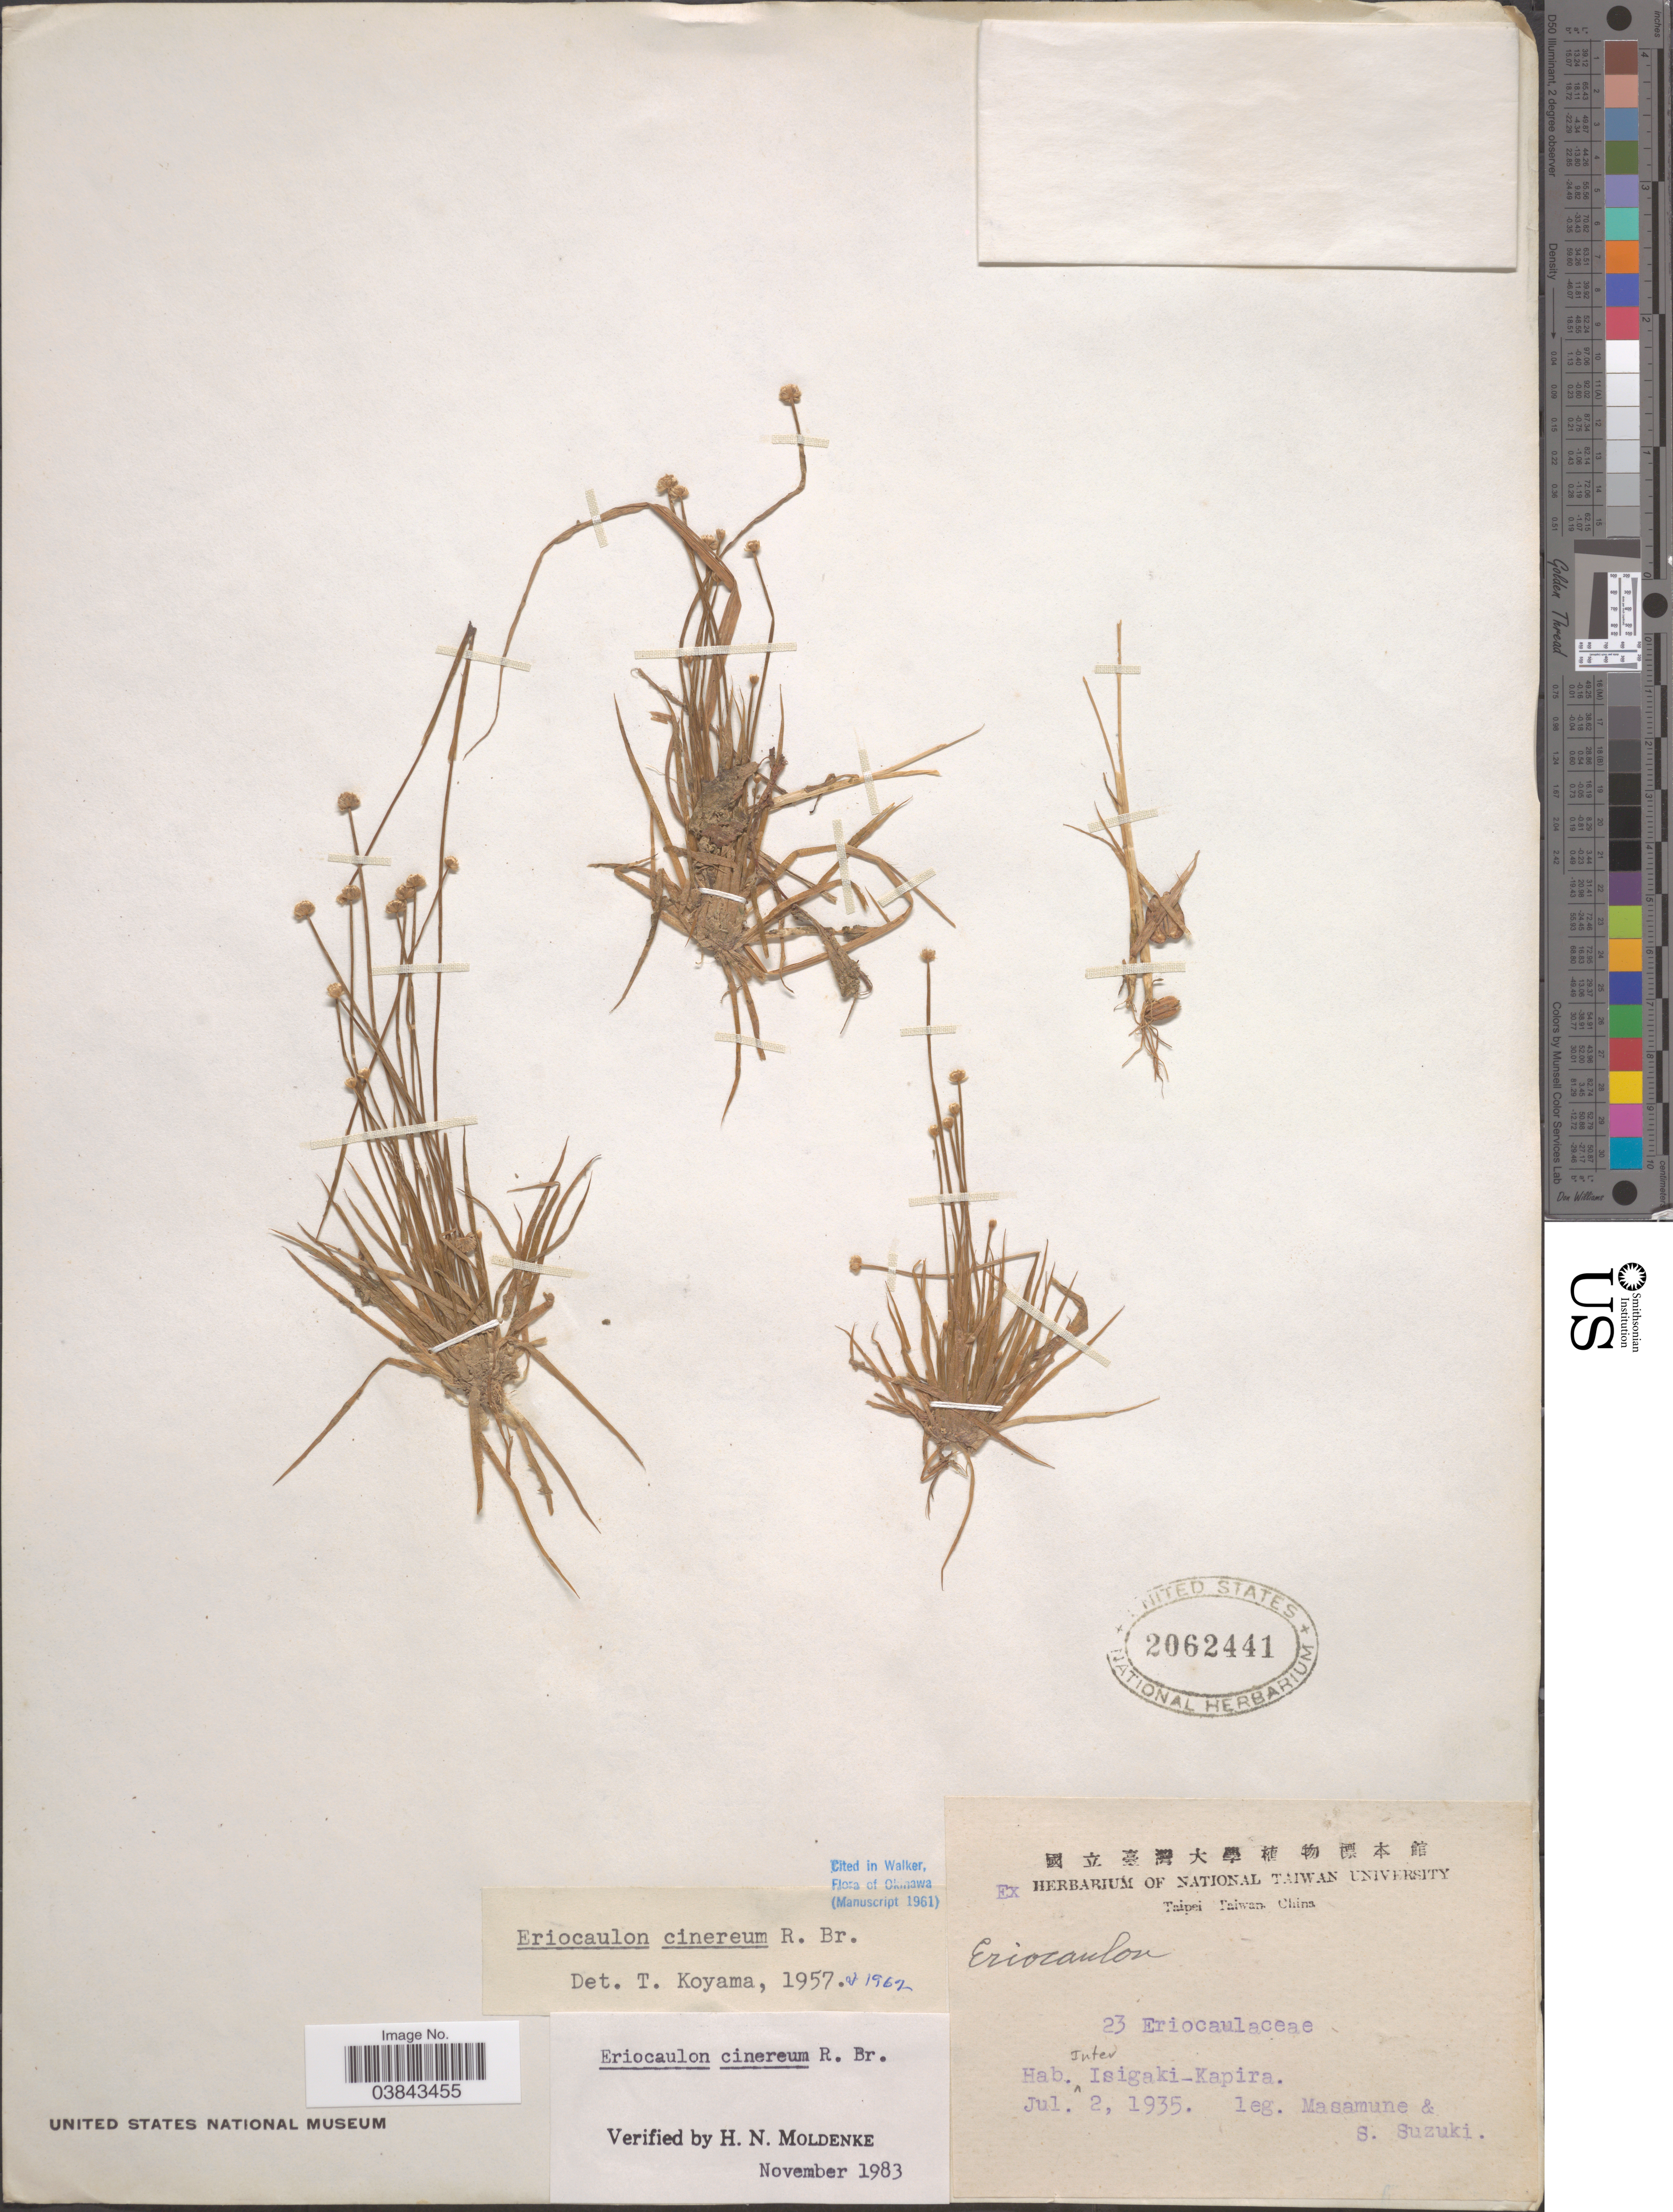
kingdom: Plantae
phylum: Tracheophyta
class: Liliopsida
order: Poales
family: Eriocaulaceae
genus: Eriocaulon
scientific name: Eriocaulon cinereum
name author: R. Br.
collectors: -. Masamune & S. Suzuki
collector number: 23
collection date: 1935-07-02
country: Japan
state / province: Okinawa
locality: Inter Isigaki Kapira.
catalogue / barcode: US 2062441